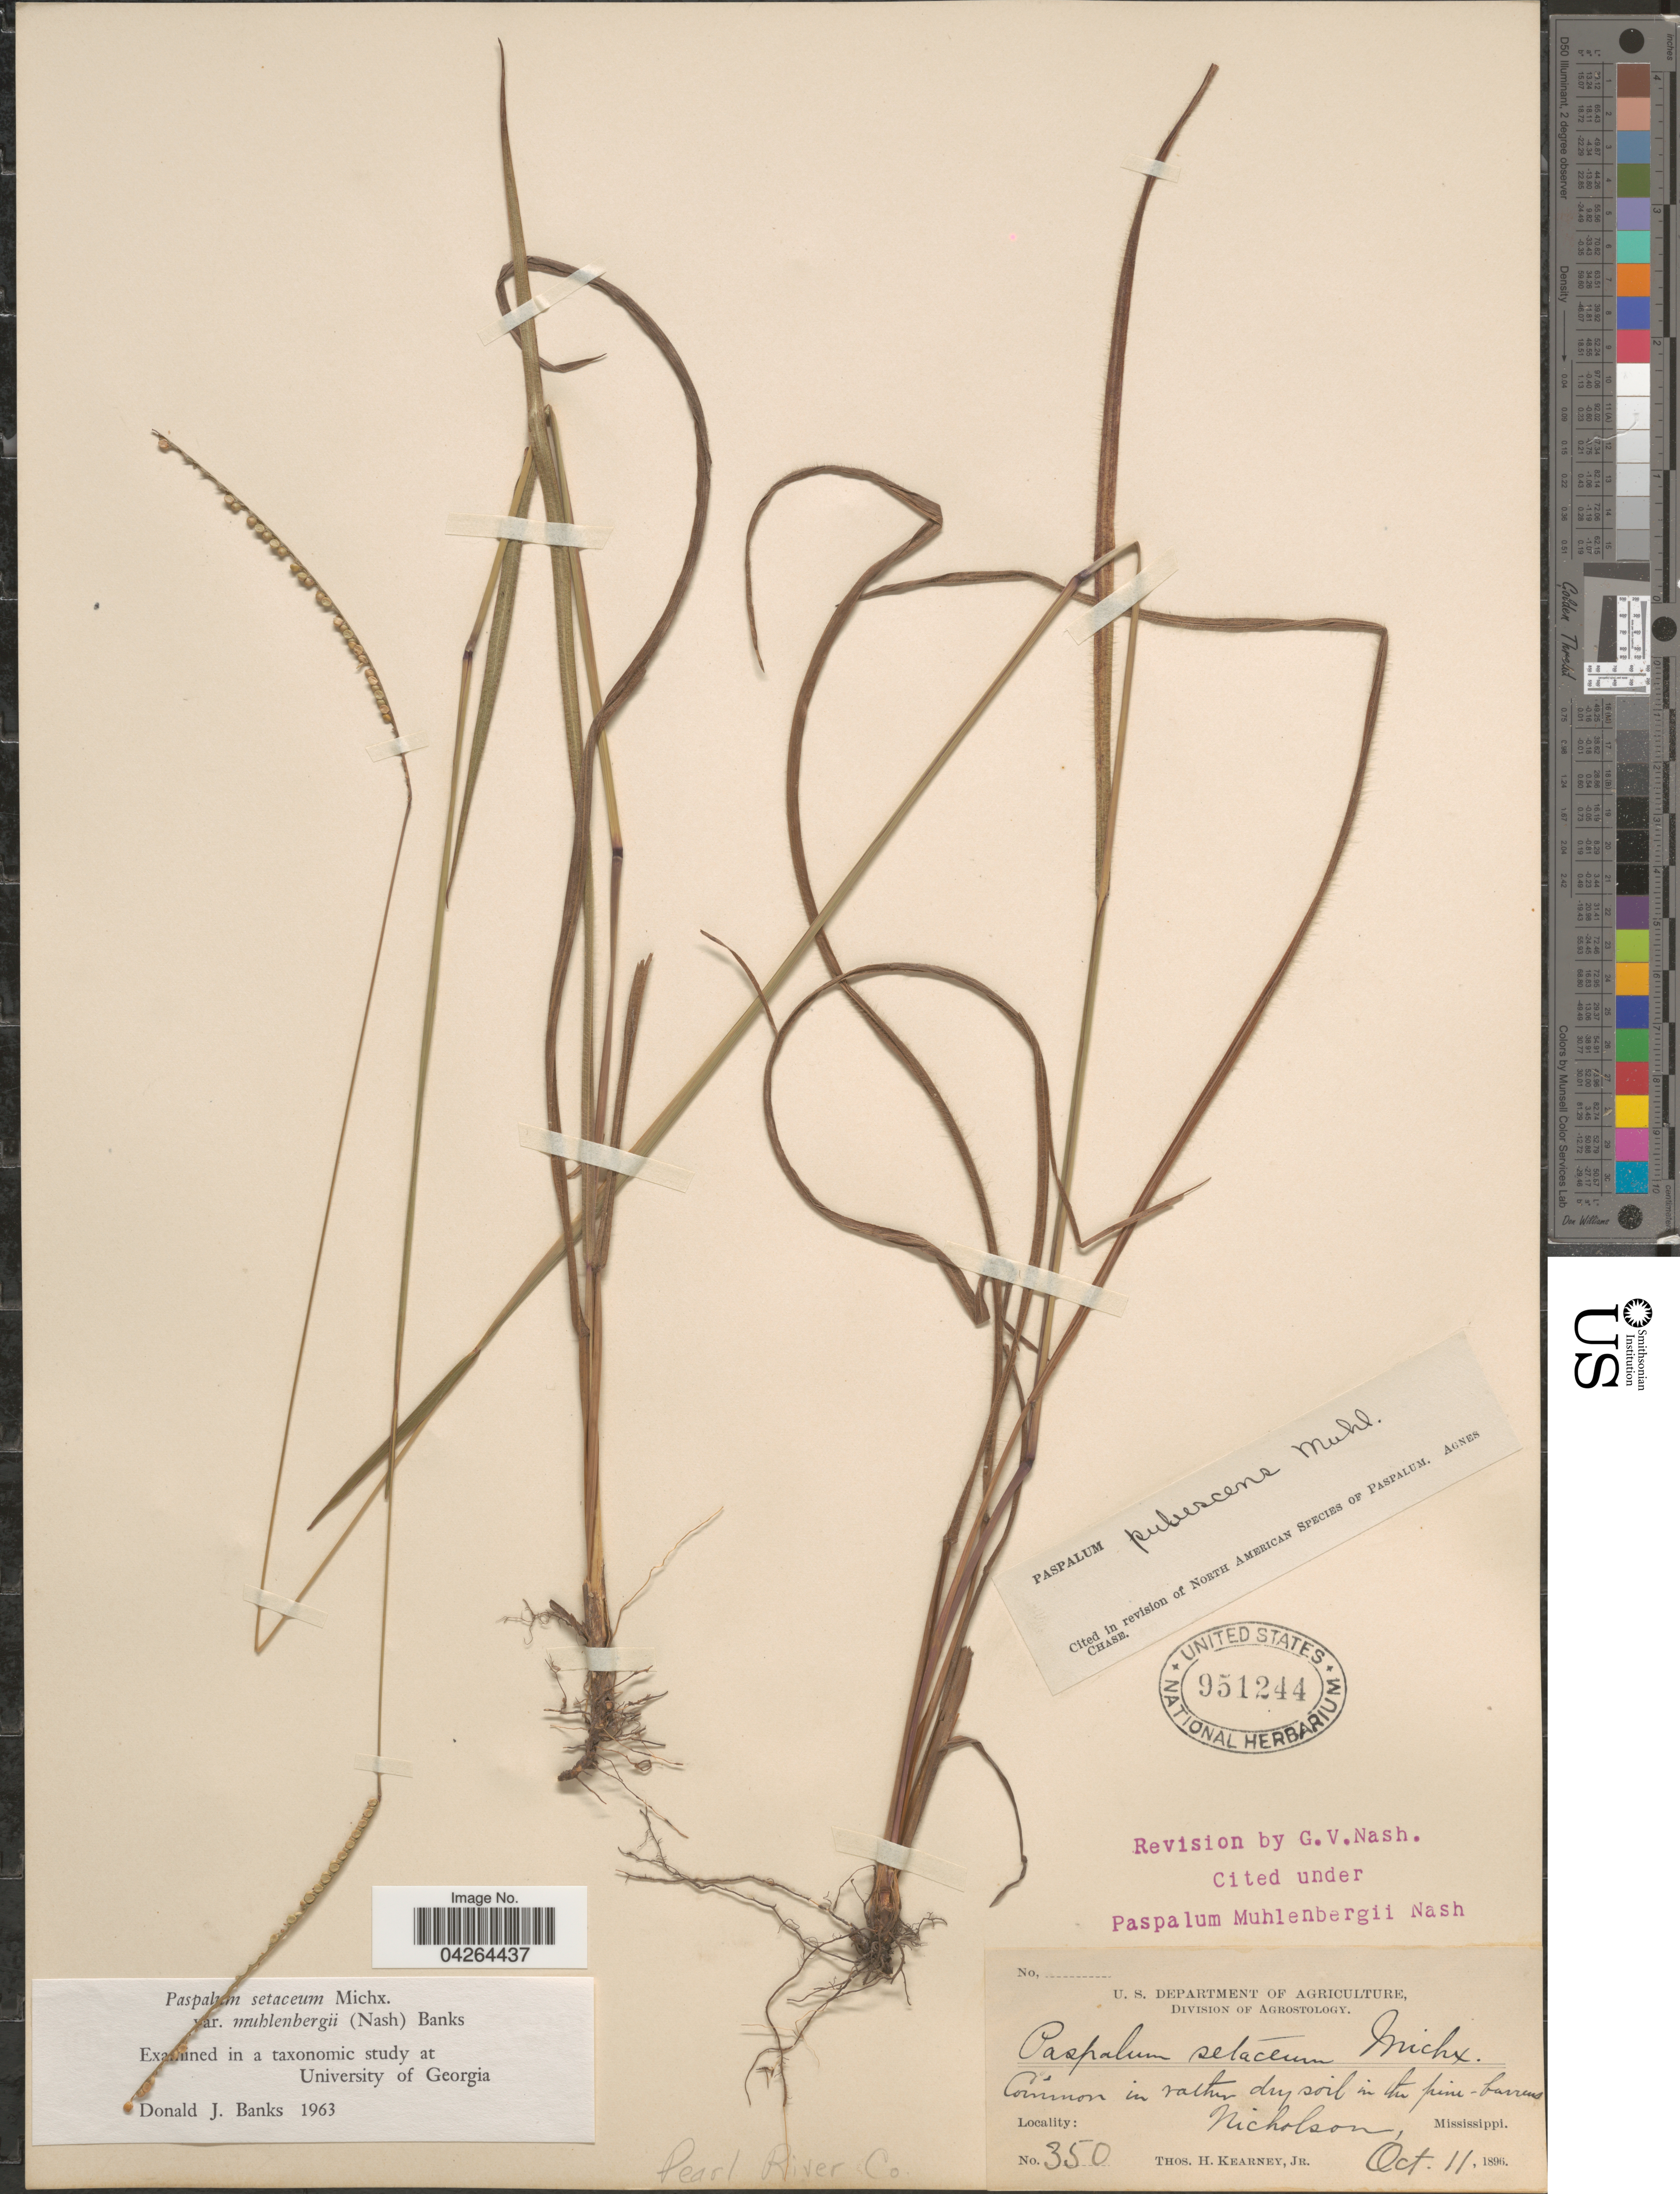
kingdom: Plantae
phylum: Tracheophyta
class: Liliopsida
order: Poales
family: Poaceae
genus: Paspalum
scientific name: Paspalum setaceum var. muhlenbergii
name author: (Nash) D.J. Banks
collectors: T. H. Kearney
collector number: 350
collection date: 1896-10-11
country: United States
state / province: Mississippi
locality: Common in rather dry soil in the pine-barrens. Nicholson. Pearl River Co.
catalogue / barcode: US 951244